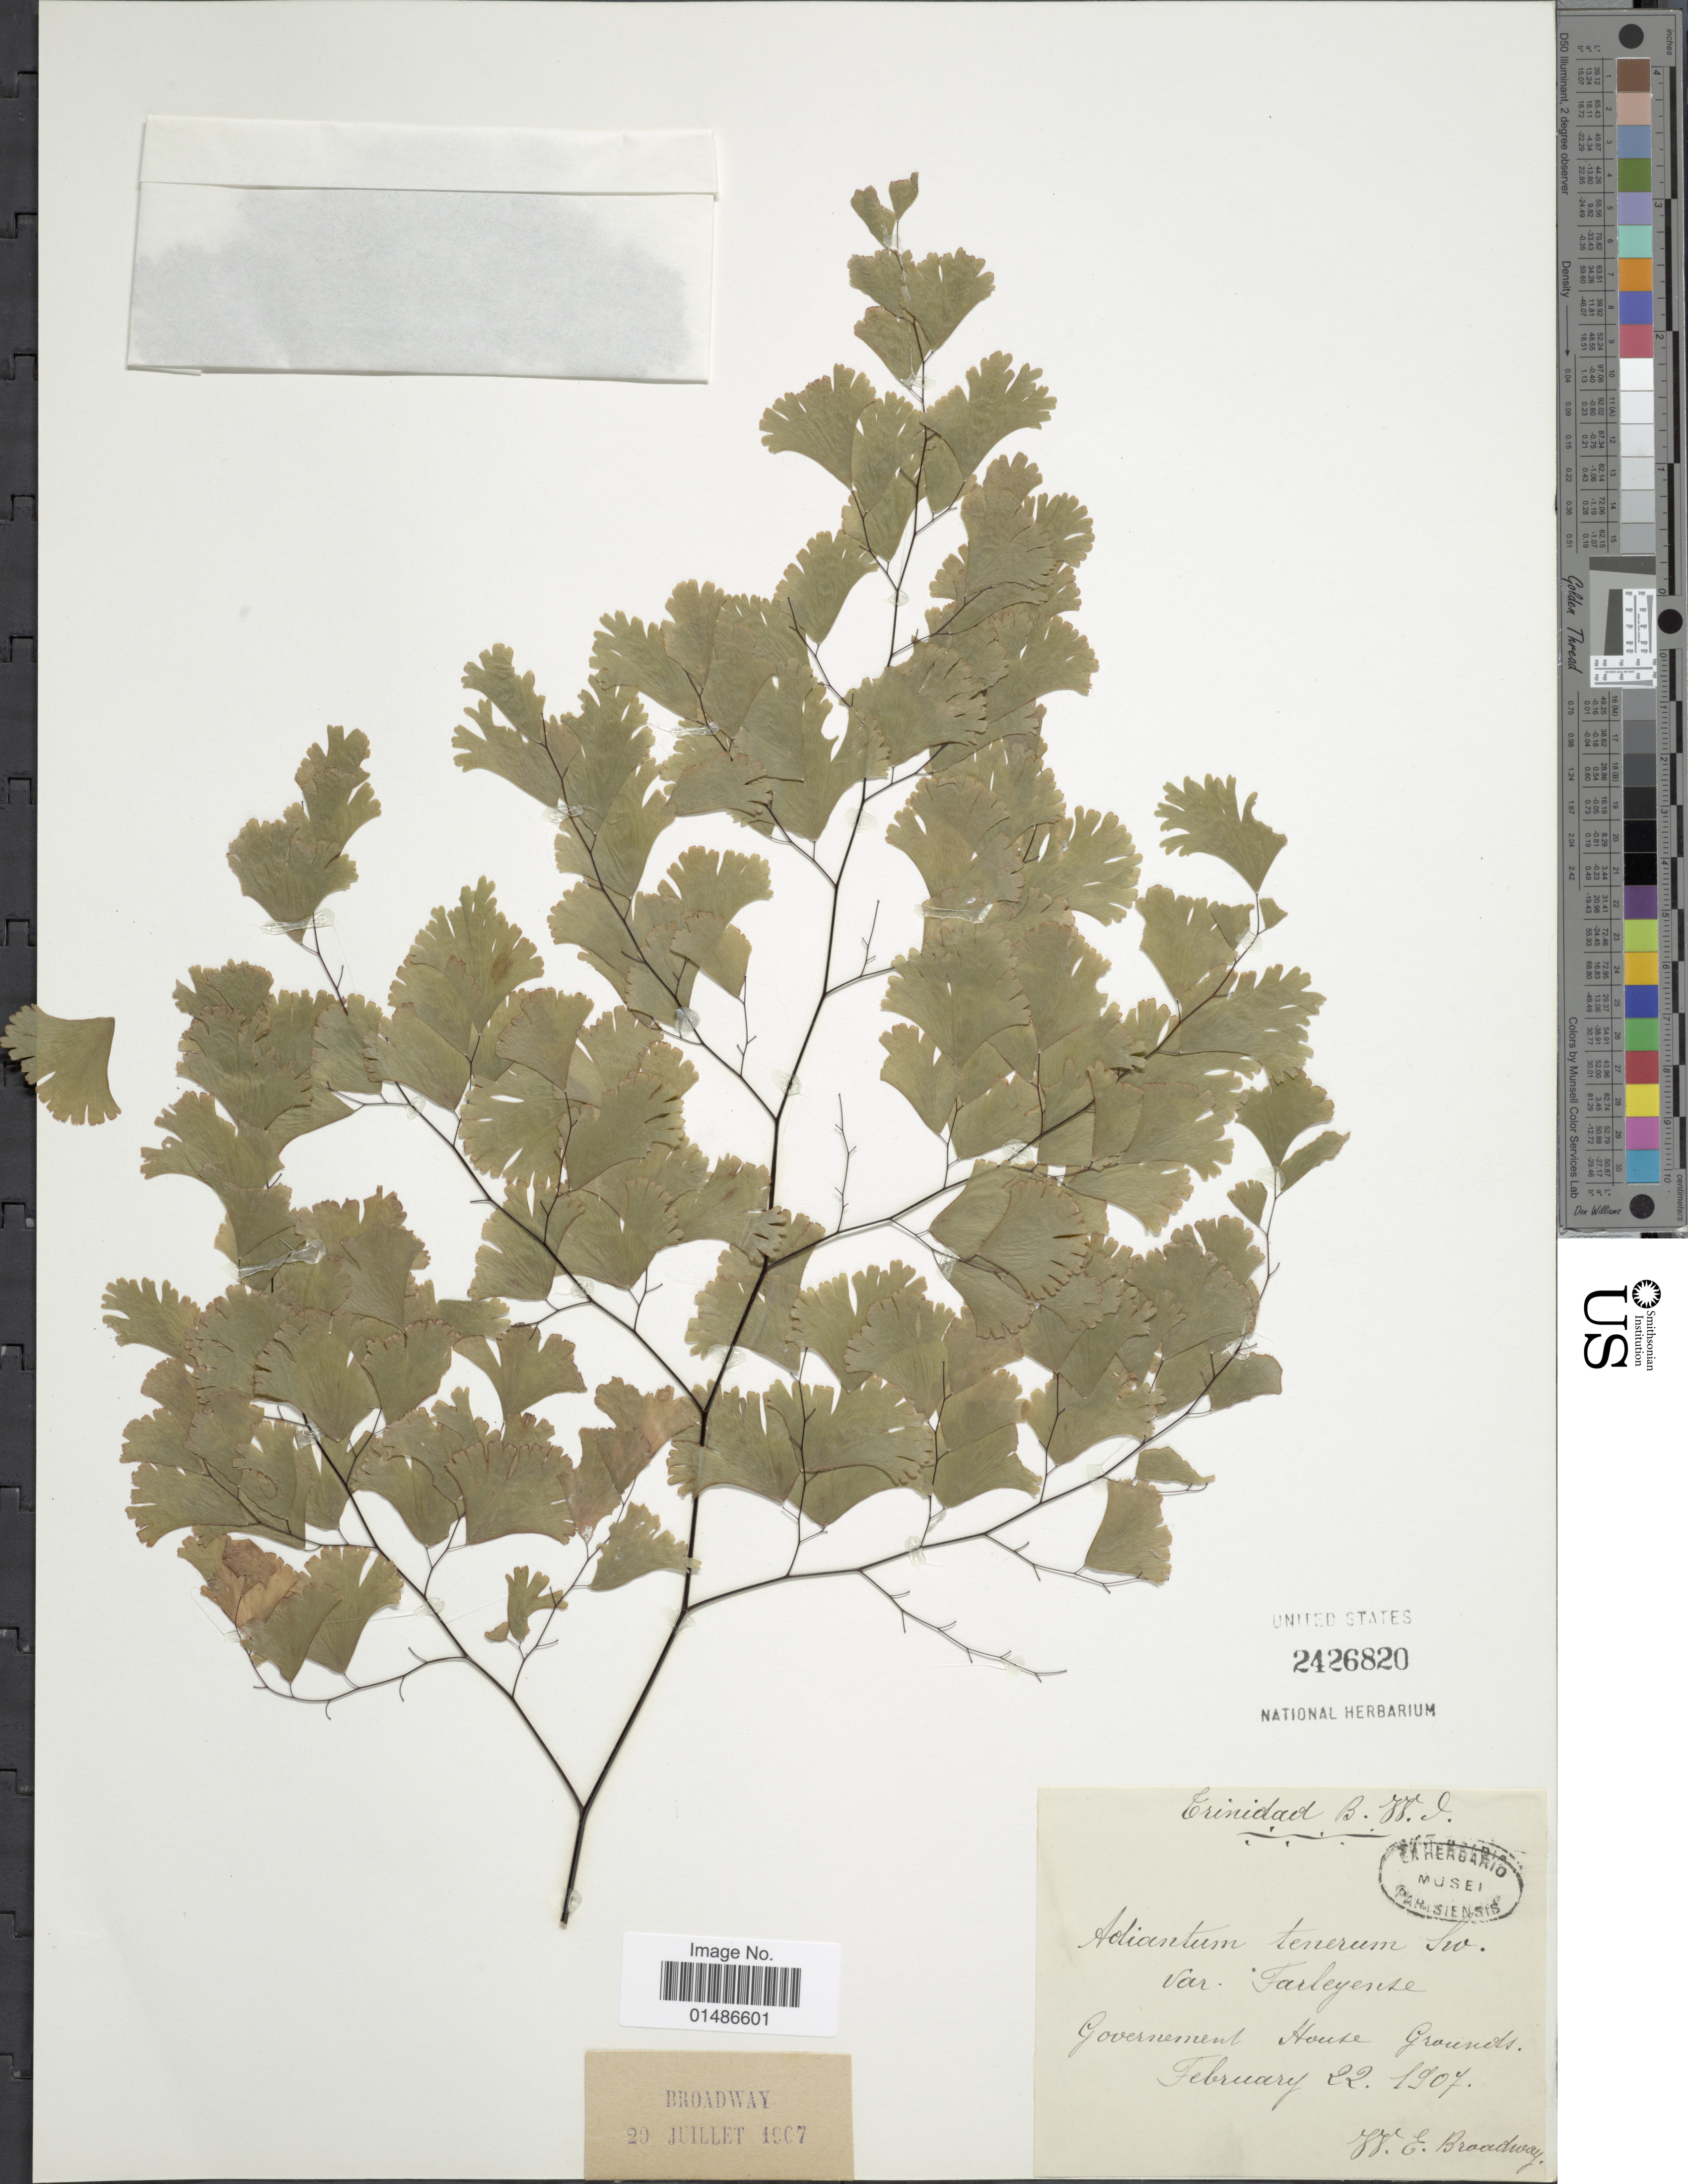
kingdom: Plantae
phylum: Tracheophyta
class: Polypodiopsida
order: Polypodiales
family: Pteridaceae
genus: Adiantum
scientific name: Adiantum tenerum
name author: Sw.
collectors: W. E. Broadway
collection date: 1907-02-22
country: Trinidad and Tobago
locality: Trinidad, B.W.I. Governement House Grounds.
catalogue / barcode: US 2426820